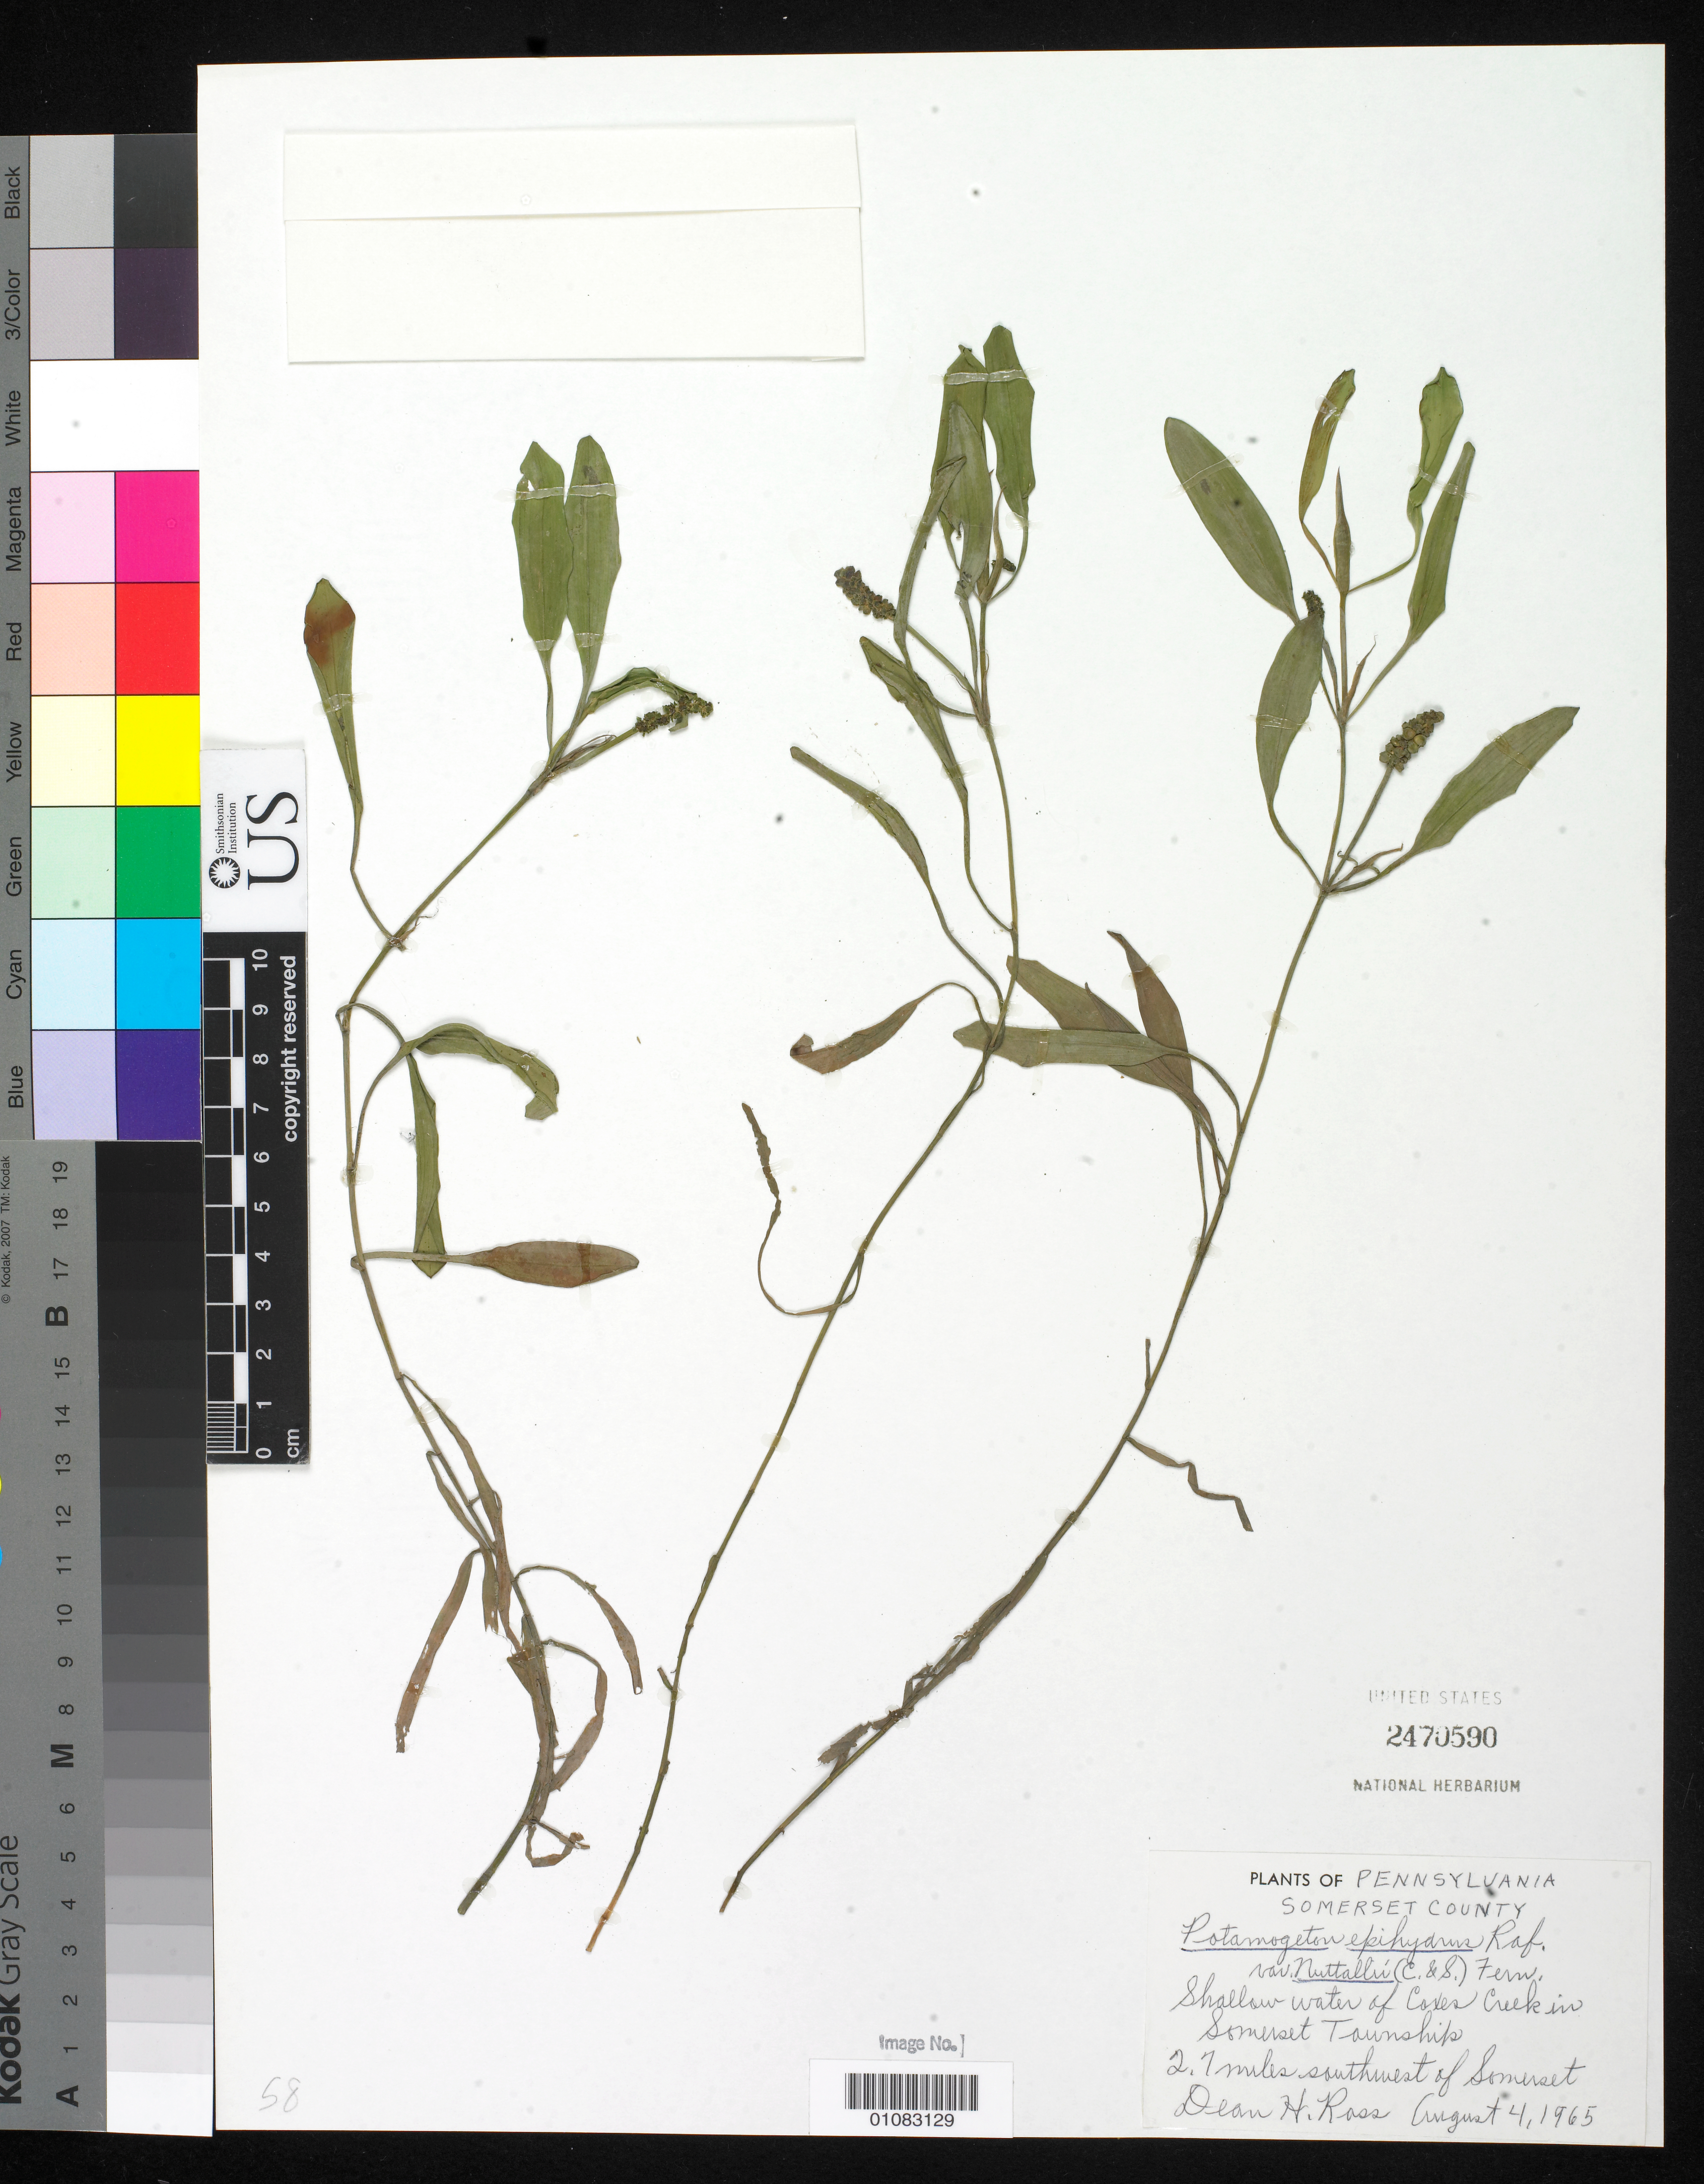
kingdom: Plantae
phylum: Tracheophyta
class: Liliopsida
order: Alismatales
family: Potamogetonaceae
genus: Potamogeton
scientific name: Potamogeton epihydrus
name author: Raf.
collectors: D. H. Ross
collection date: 1965-08-04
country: United States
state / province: Pennsylvania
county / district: Somerset County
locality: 2.7 mi. SW of Somerset, Somerset Township, Coxes Creek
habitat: Shallow water of creek.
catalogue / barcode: US 2470590